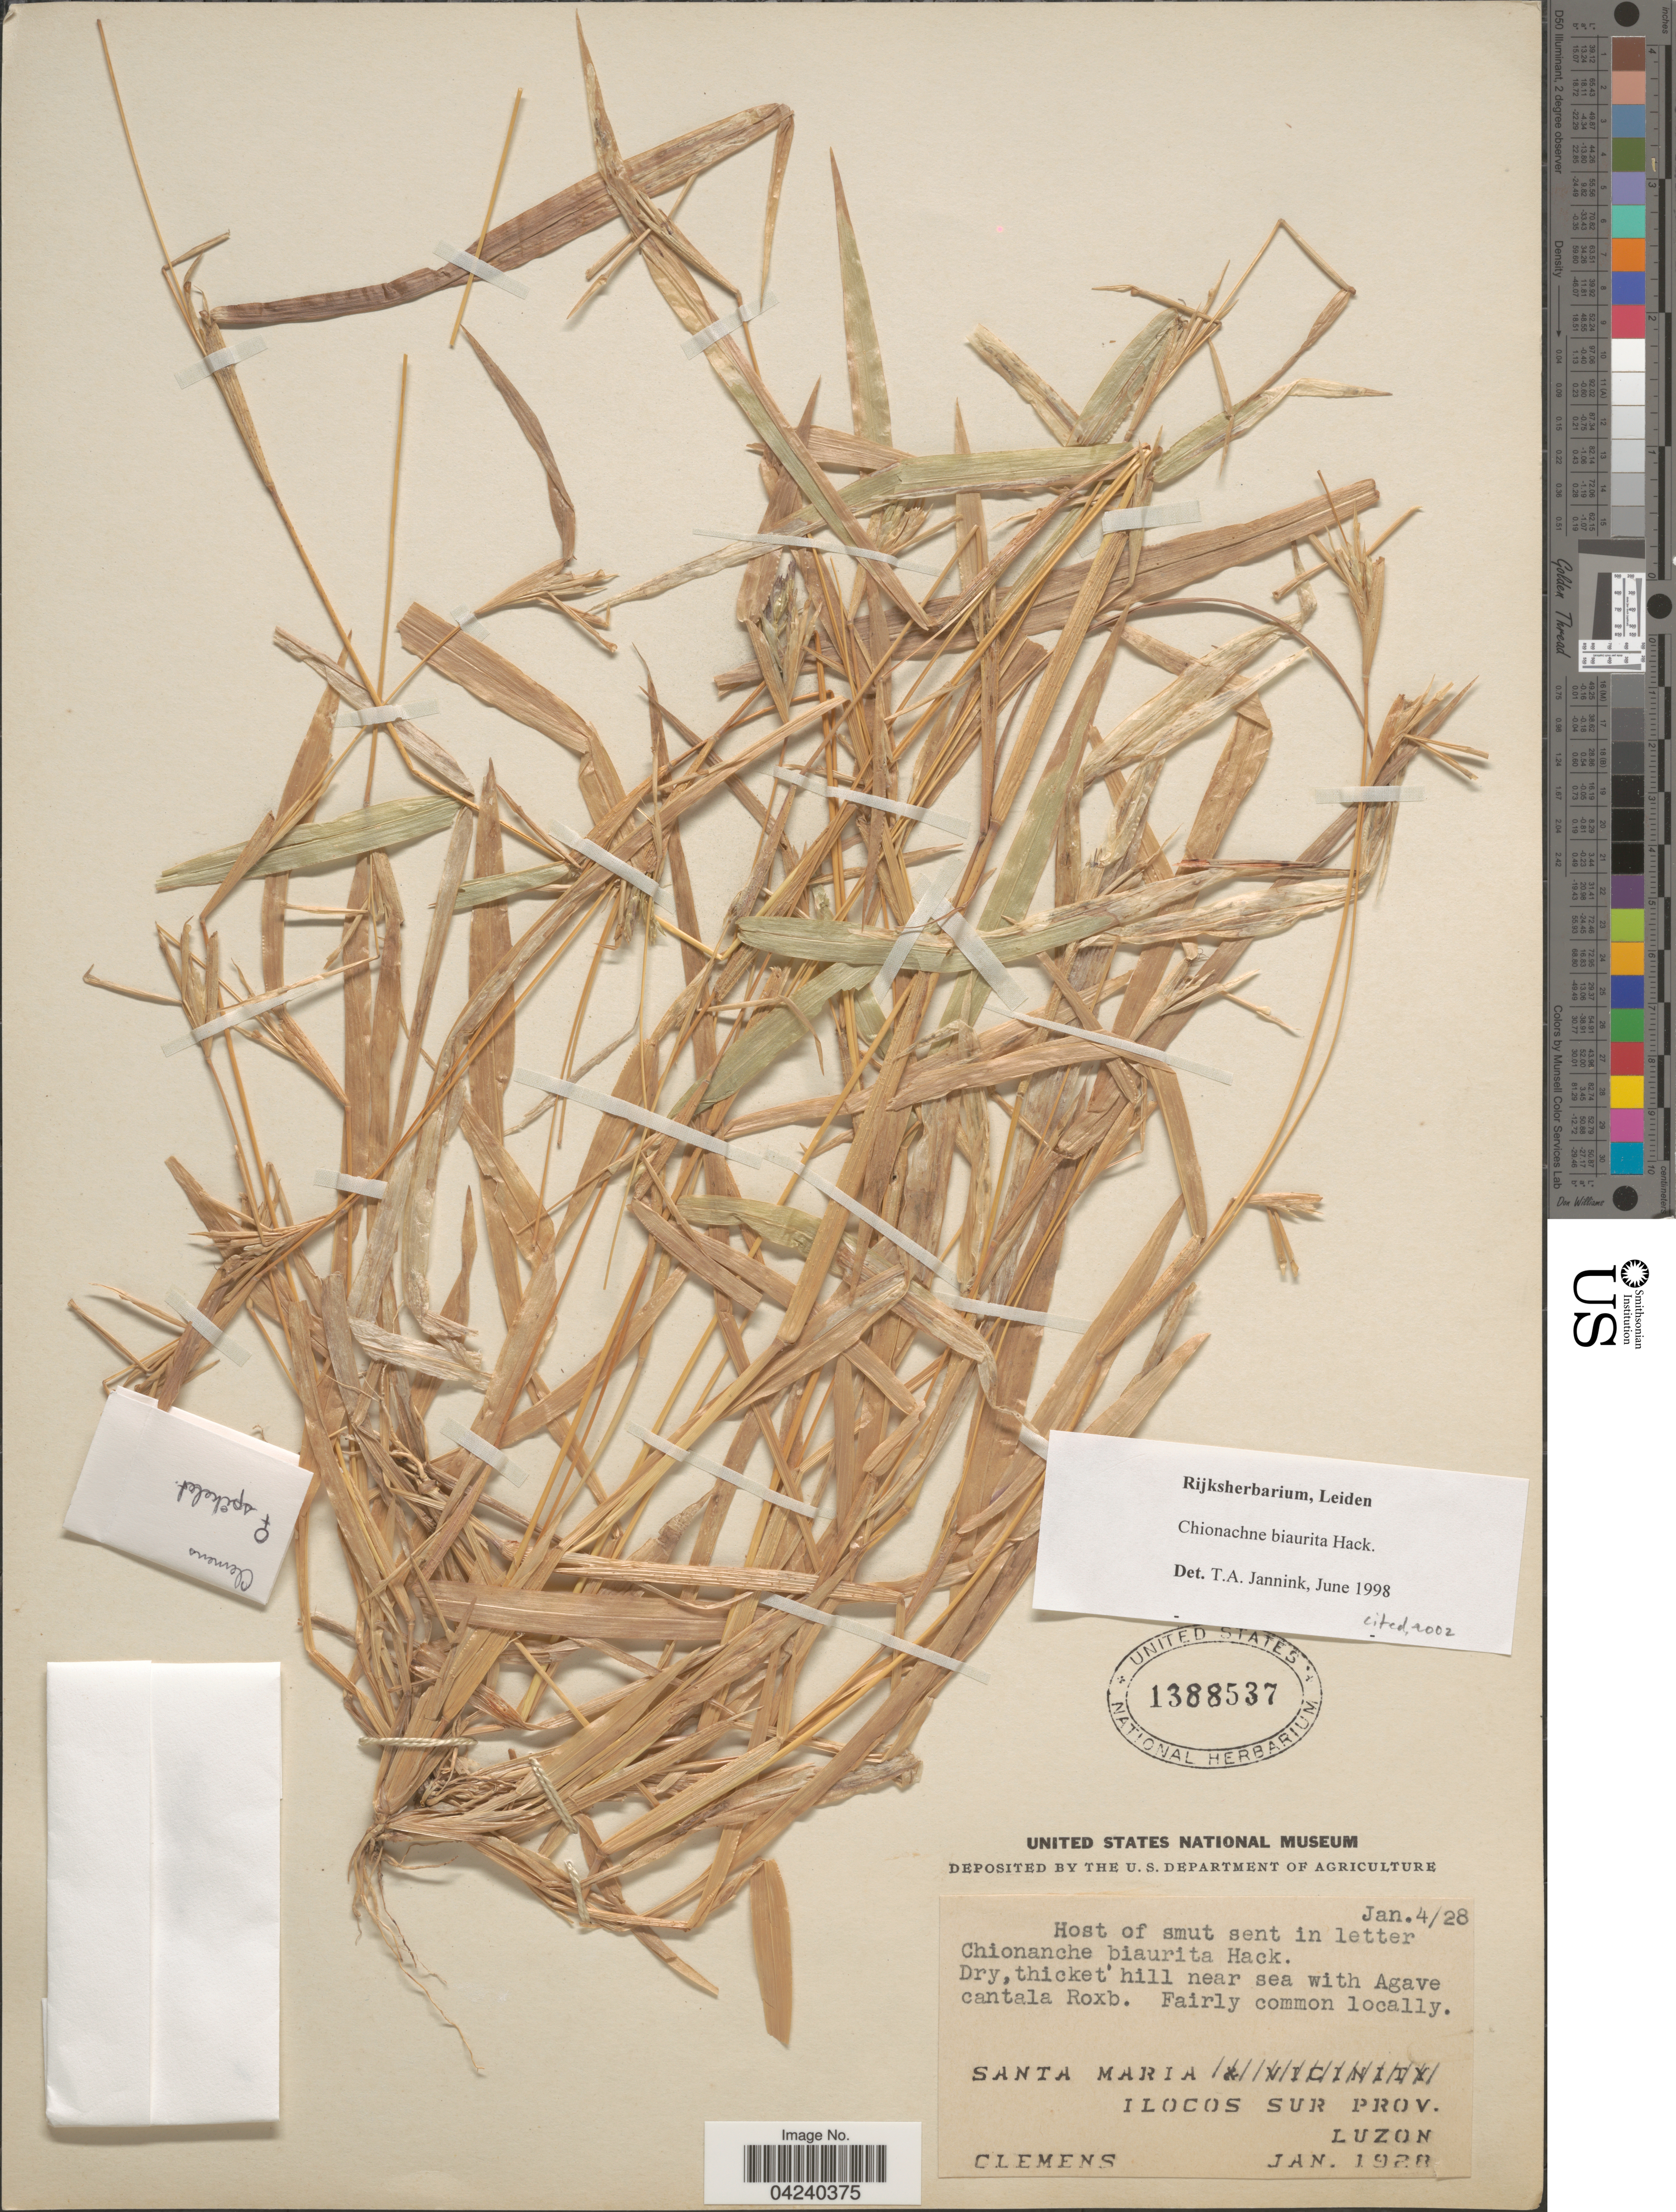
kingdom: Plantae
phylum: Tracheophyta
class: Liliopsida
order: Poales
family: Poaceae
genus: Chionachne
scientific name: Chionachne biaurita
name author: Hack.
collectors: -. Clemens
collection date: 1928-01-04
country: Philippines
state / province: Ilocos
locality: Santa Maria. Ilocos Sur Prov. Luzon.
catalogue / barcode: US 1388537